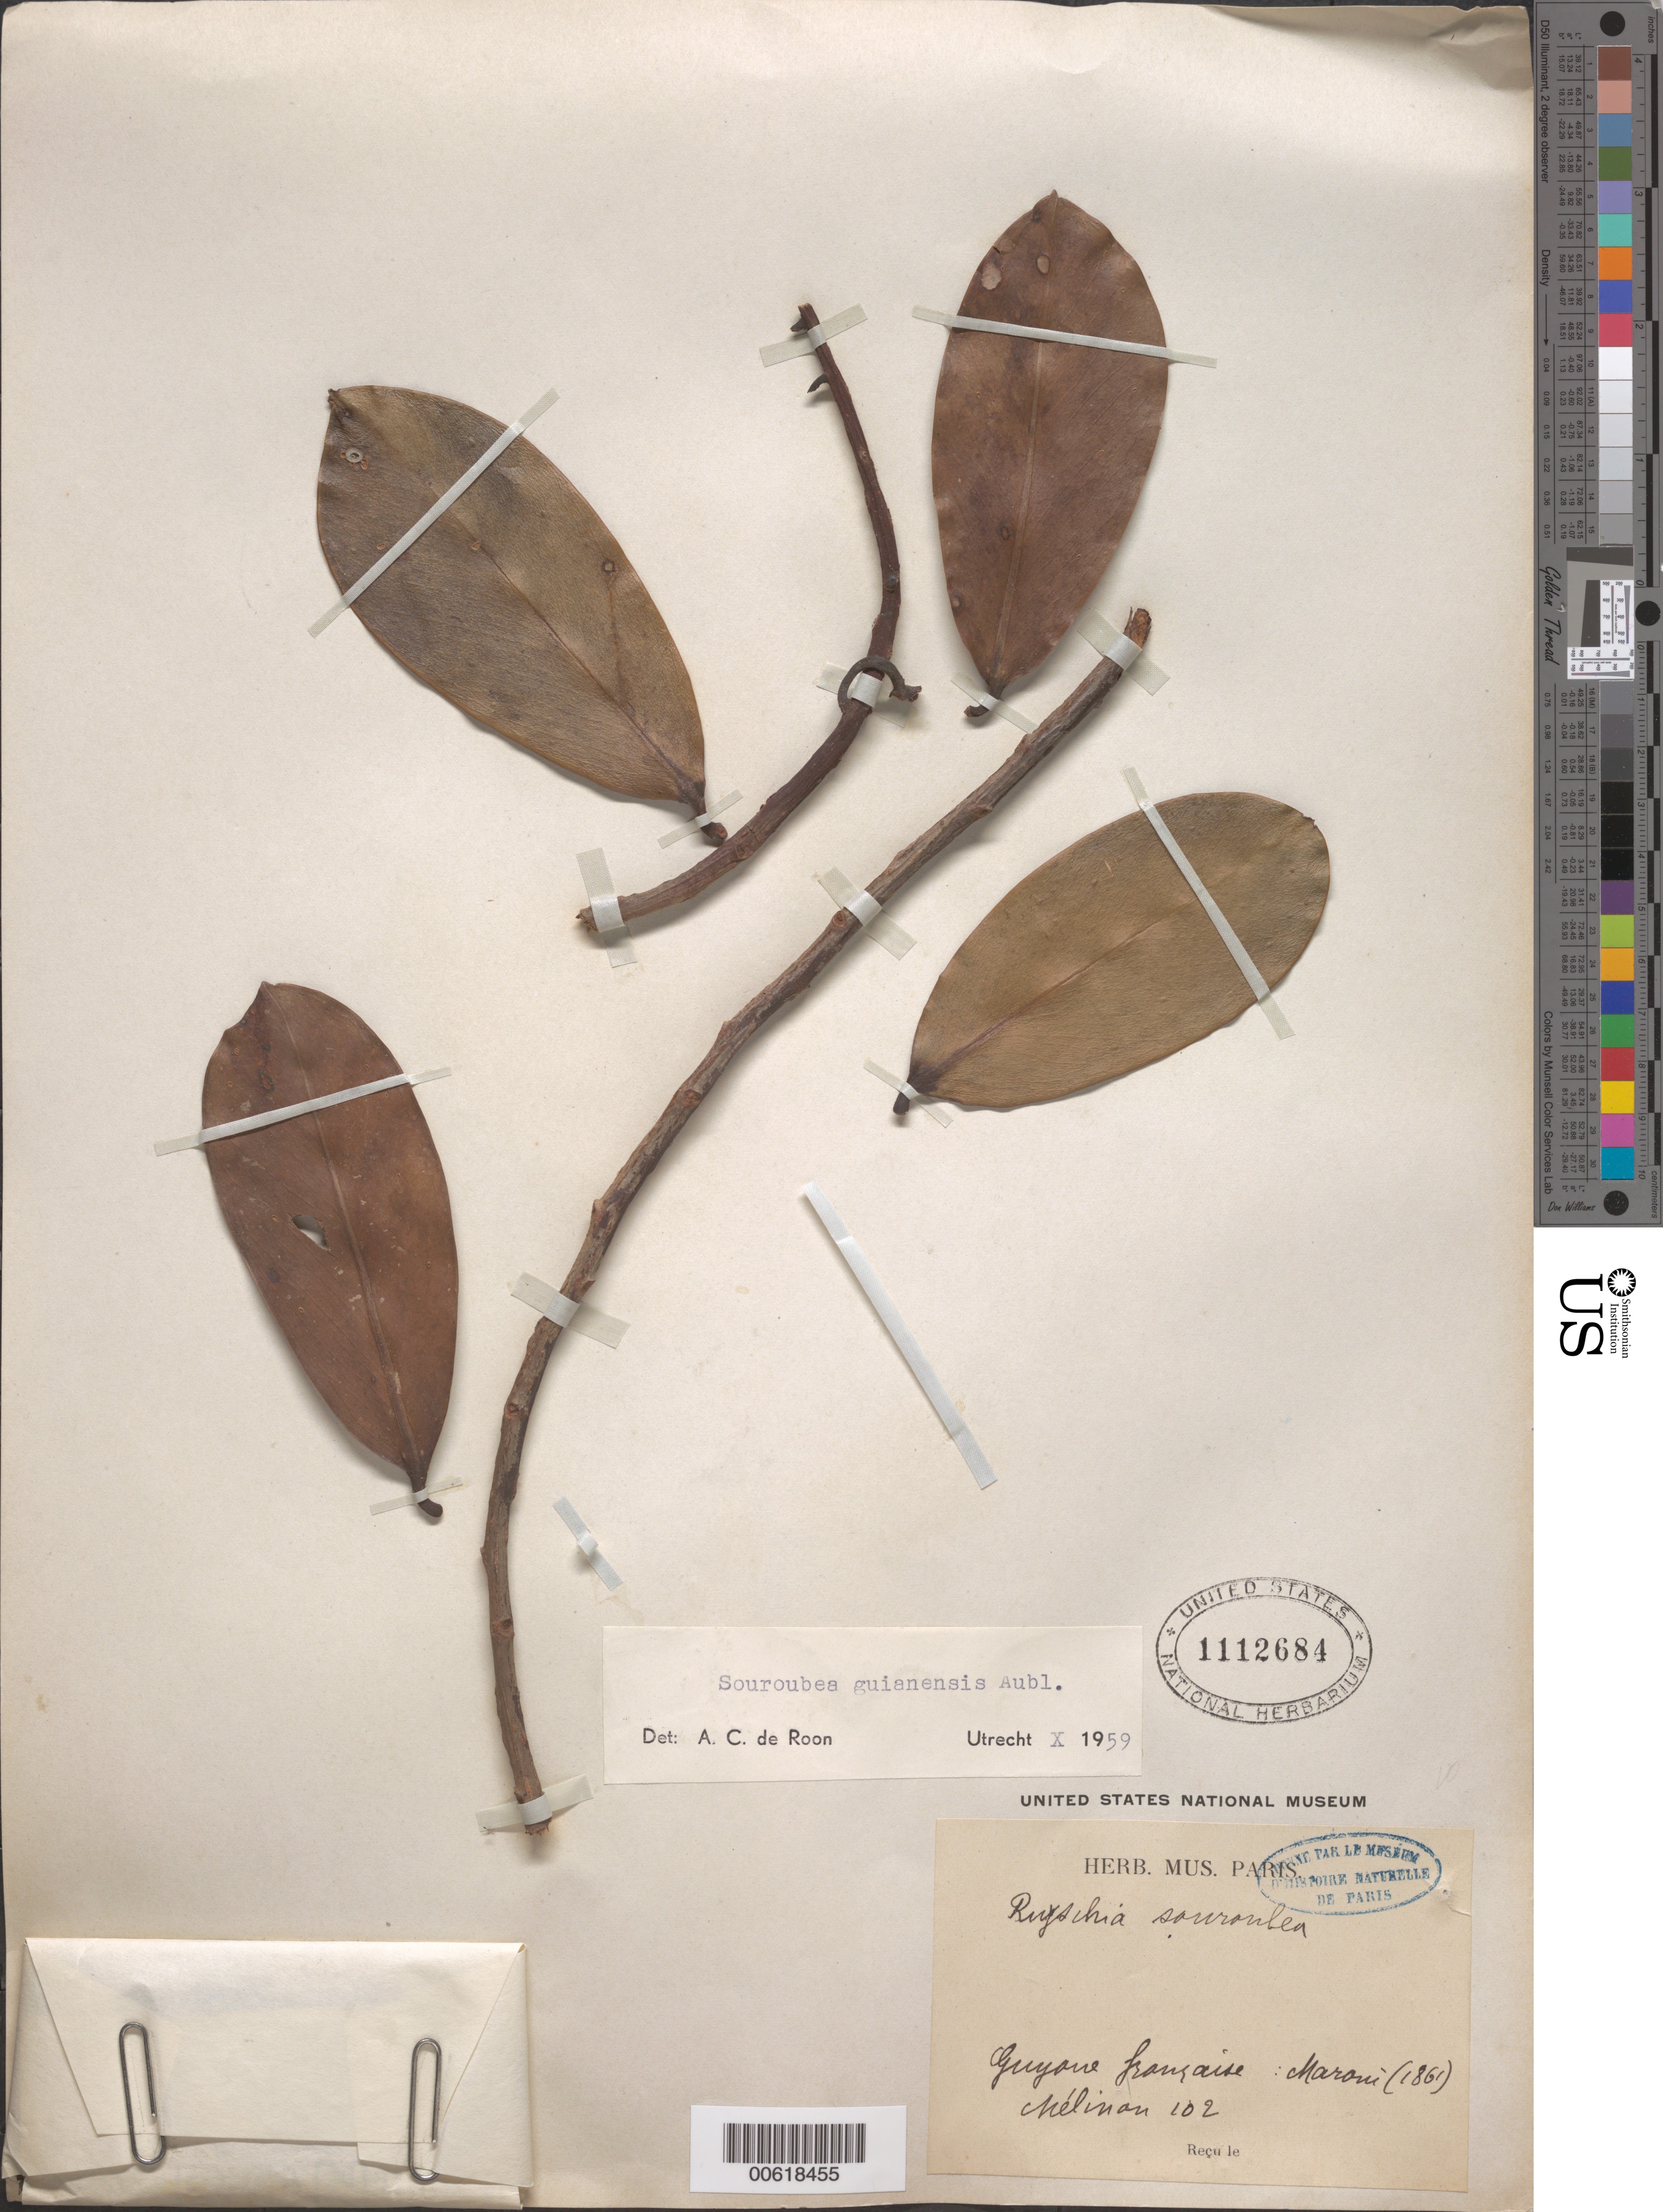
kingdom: Plantae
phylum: Tracheophyta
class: Magnoliopsida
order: Ericales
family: Marcgraviaceae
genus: Souroubea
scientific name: Souroubea guianensis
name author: Aubl.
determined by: de Roon, A. C.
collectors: E. Mélinon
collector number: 102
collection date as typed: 1861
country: French Guiana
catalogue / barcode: US 1112684